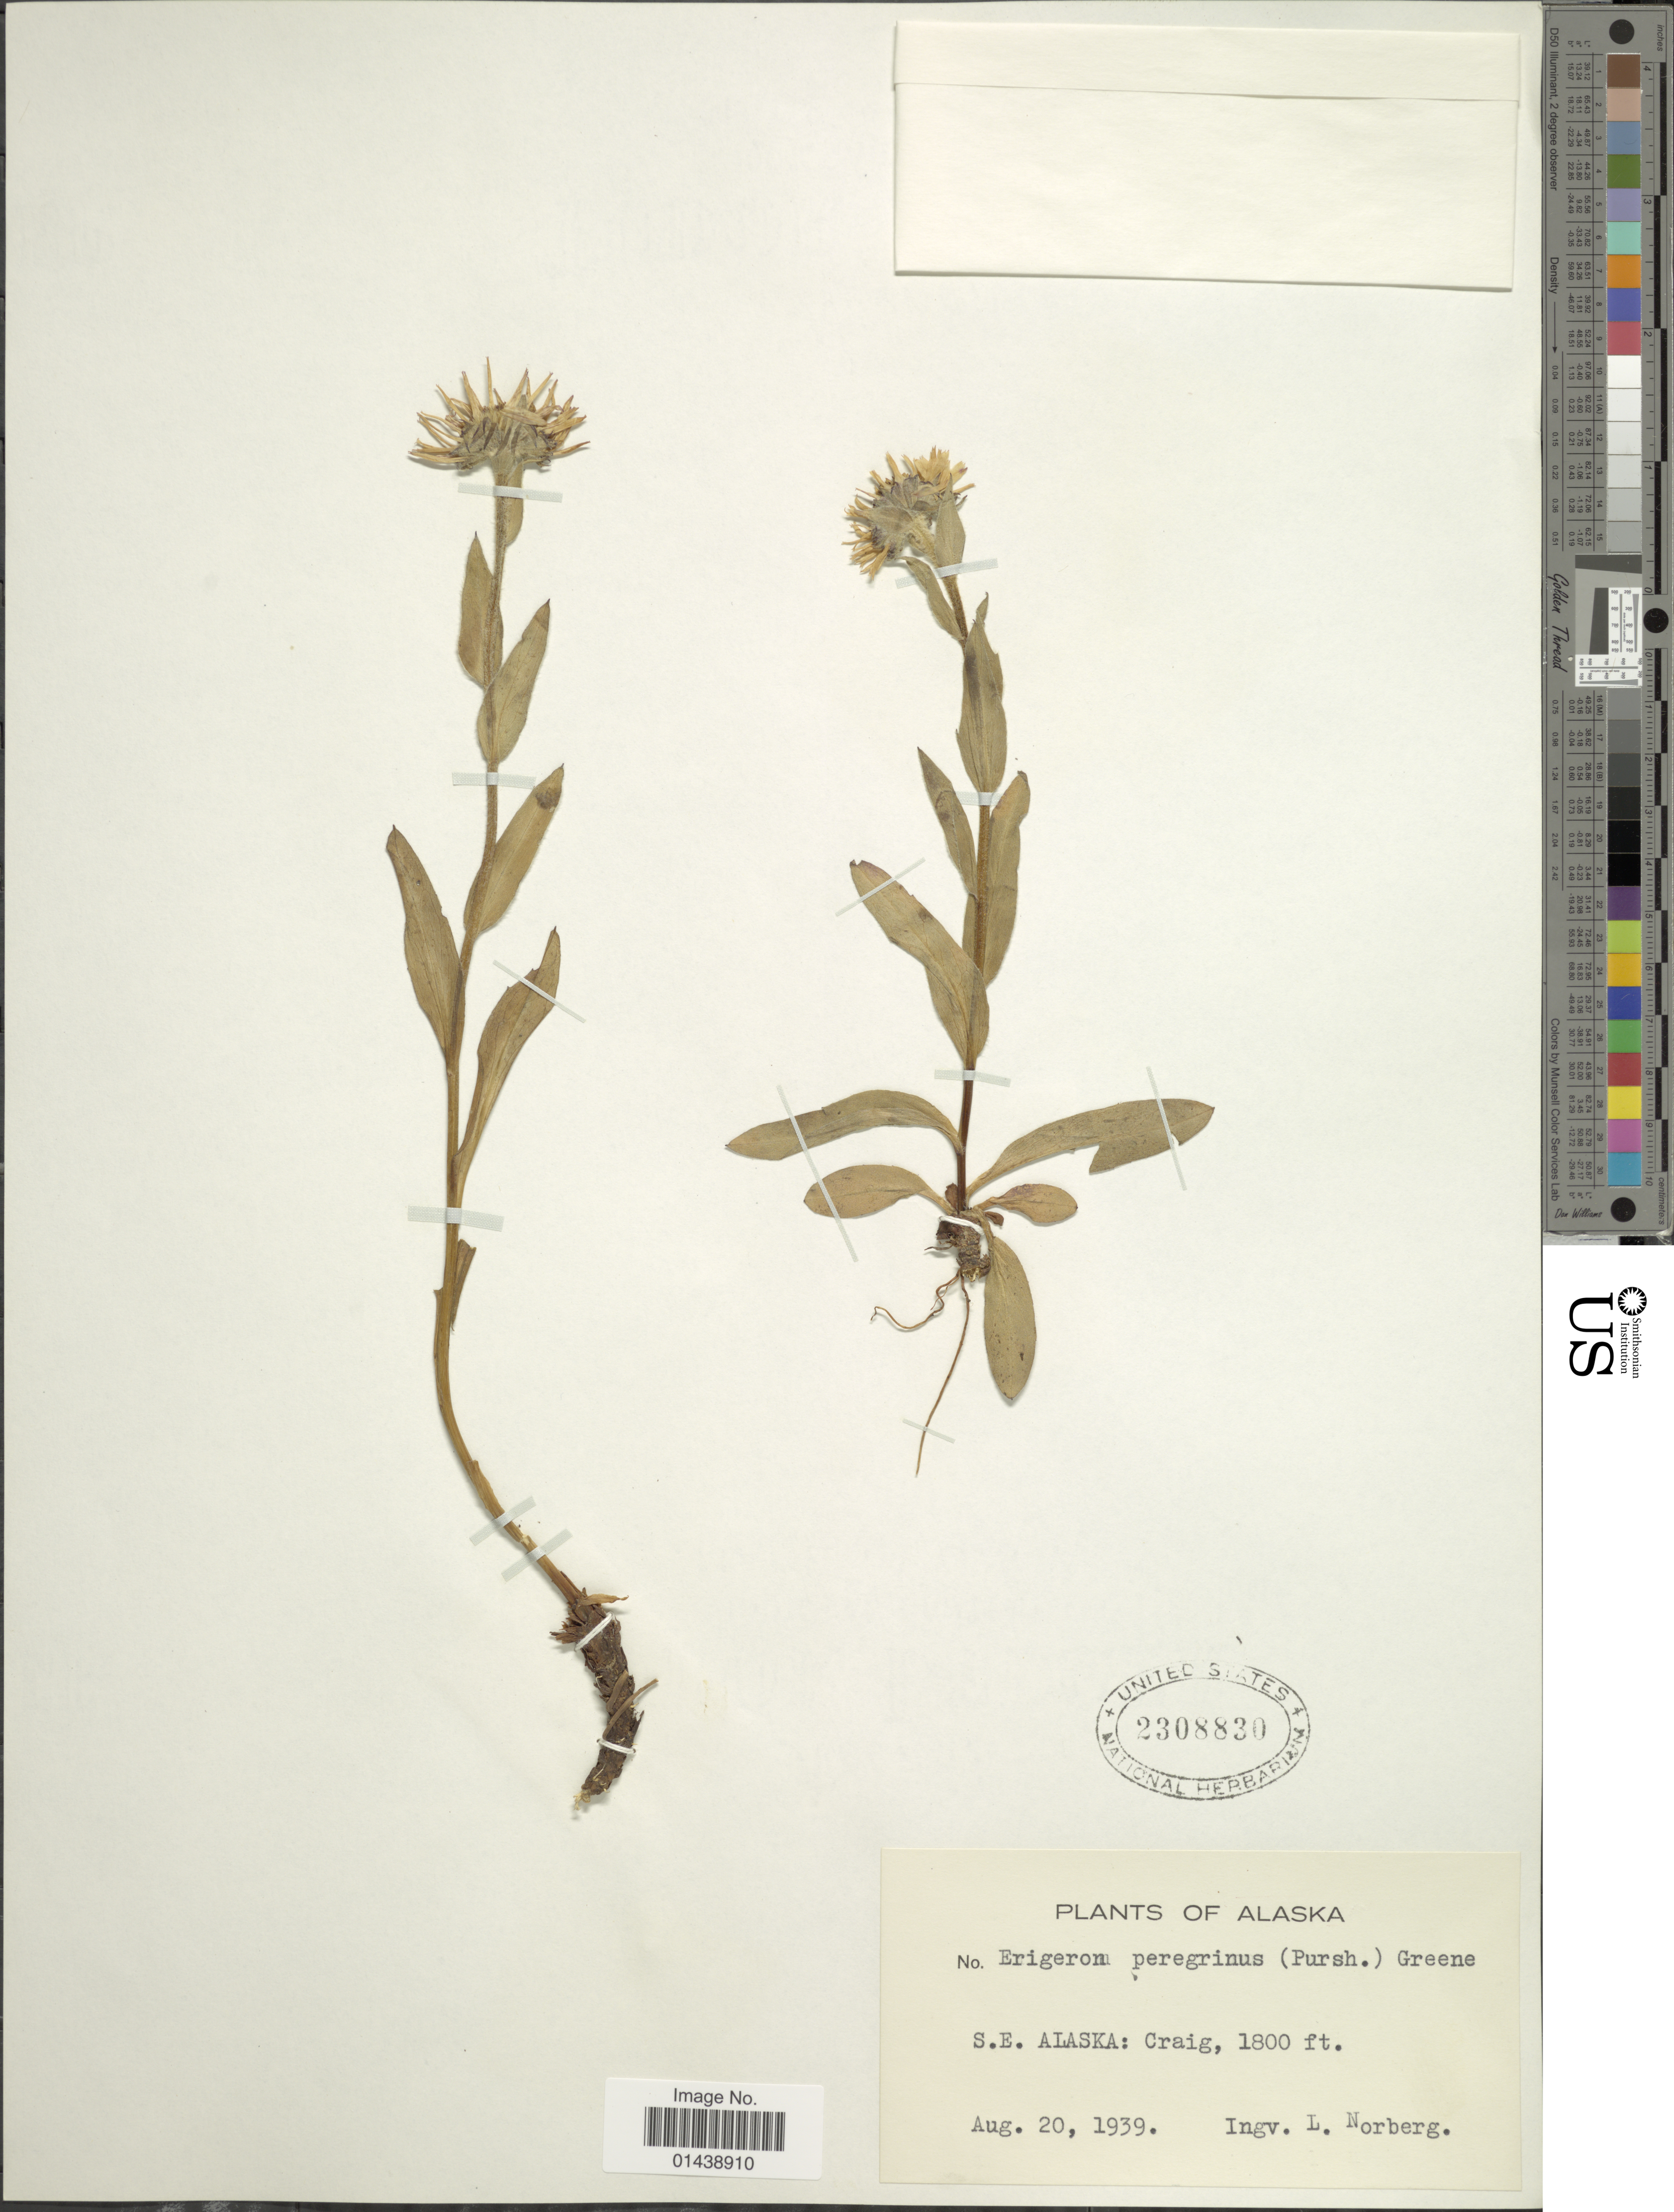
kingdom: Plantae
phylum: Tracheophyta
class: Magnoliopsida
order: Asterales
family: Asteraceae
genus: Erigeron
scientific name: Erigeron peregrinus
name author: (Banks ex Pursh) Greene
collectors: I. Norberg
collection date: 1939-08-20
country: United States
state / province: Alaska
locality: S.E. Alaska: Craig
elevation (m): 549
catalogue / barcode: US 2308830